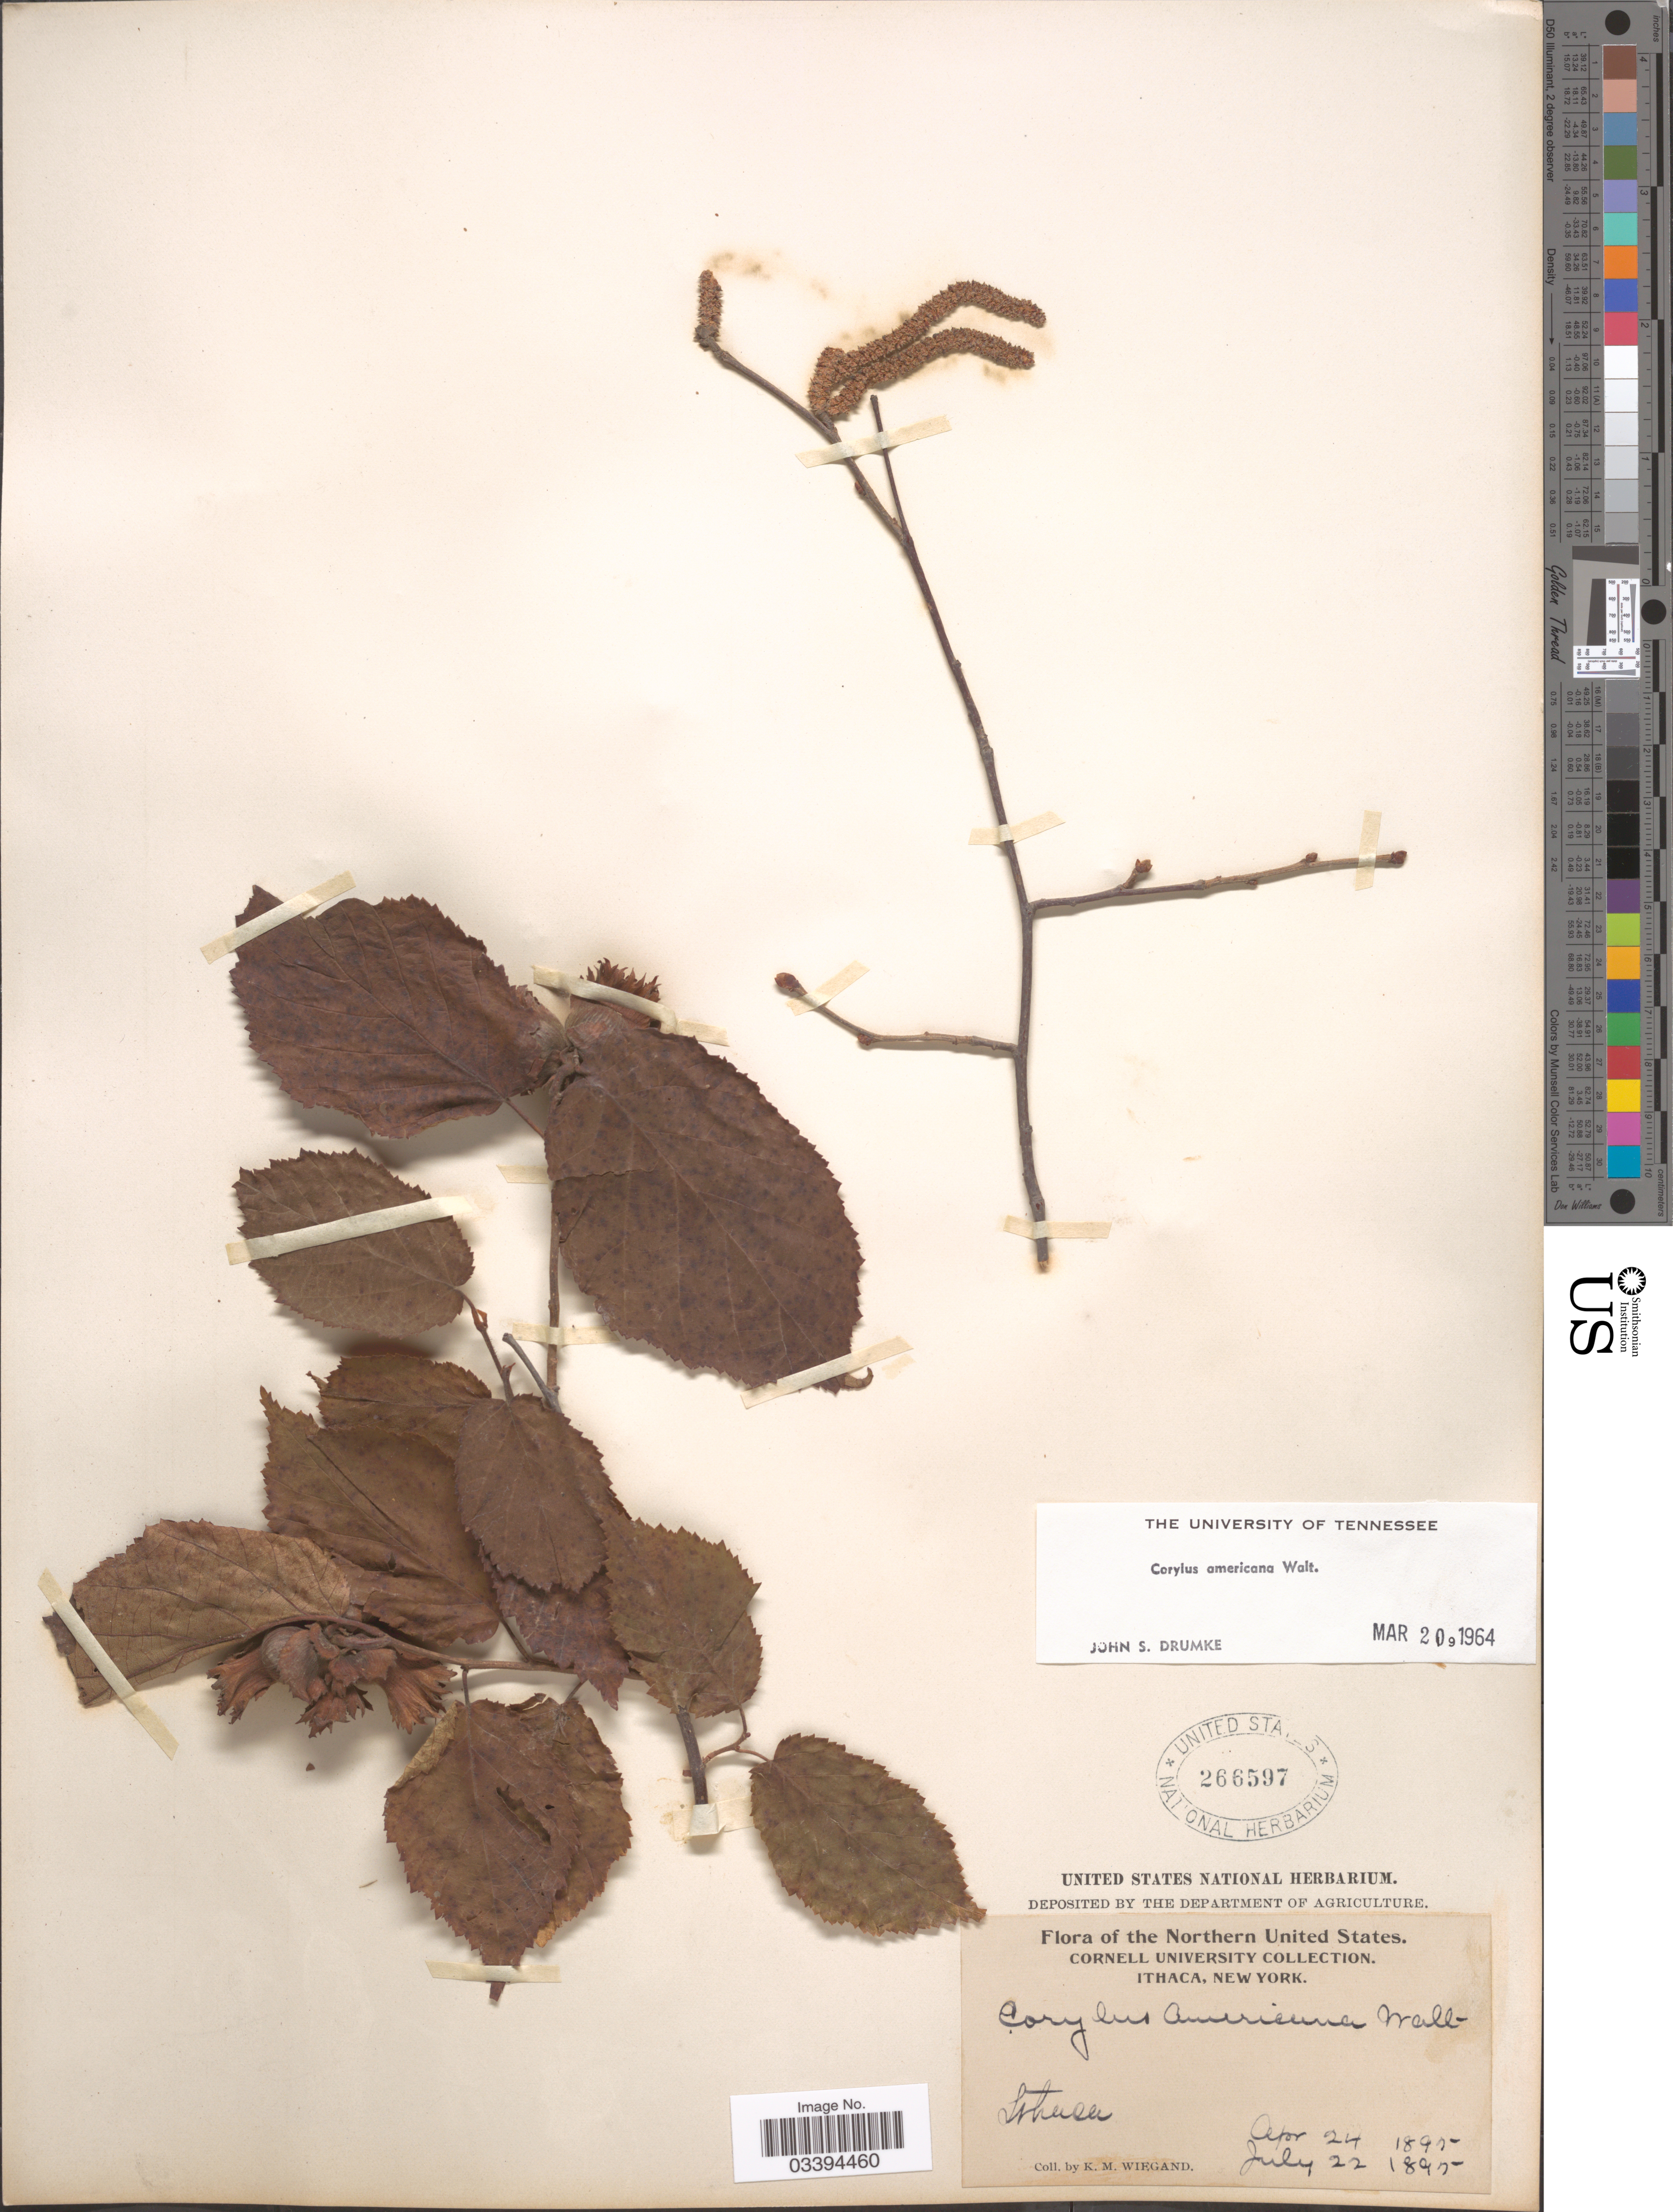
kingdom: Plantae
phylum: Tracheophyta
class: Magnoliopsida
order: Fagales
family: Betulaceae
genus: Corylus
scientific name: Corylus americana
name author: Walter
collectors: K. M. Wiegand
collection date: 1895-04-24/1895-07-22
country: United States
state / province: New York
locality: Northern United States. Ithaca.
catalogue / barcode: US 266597